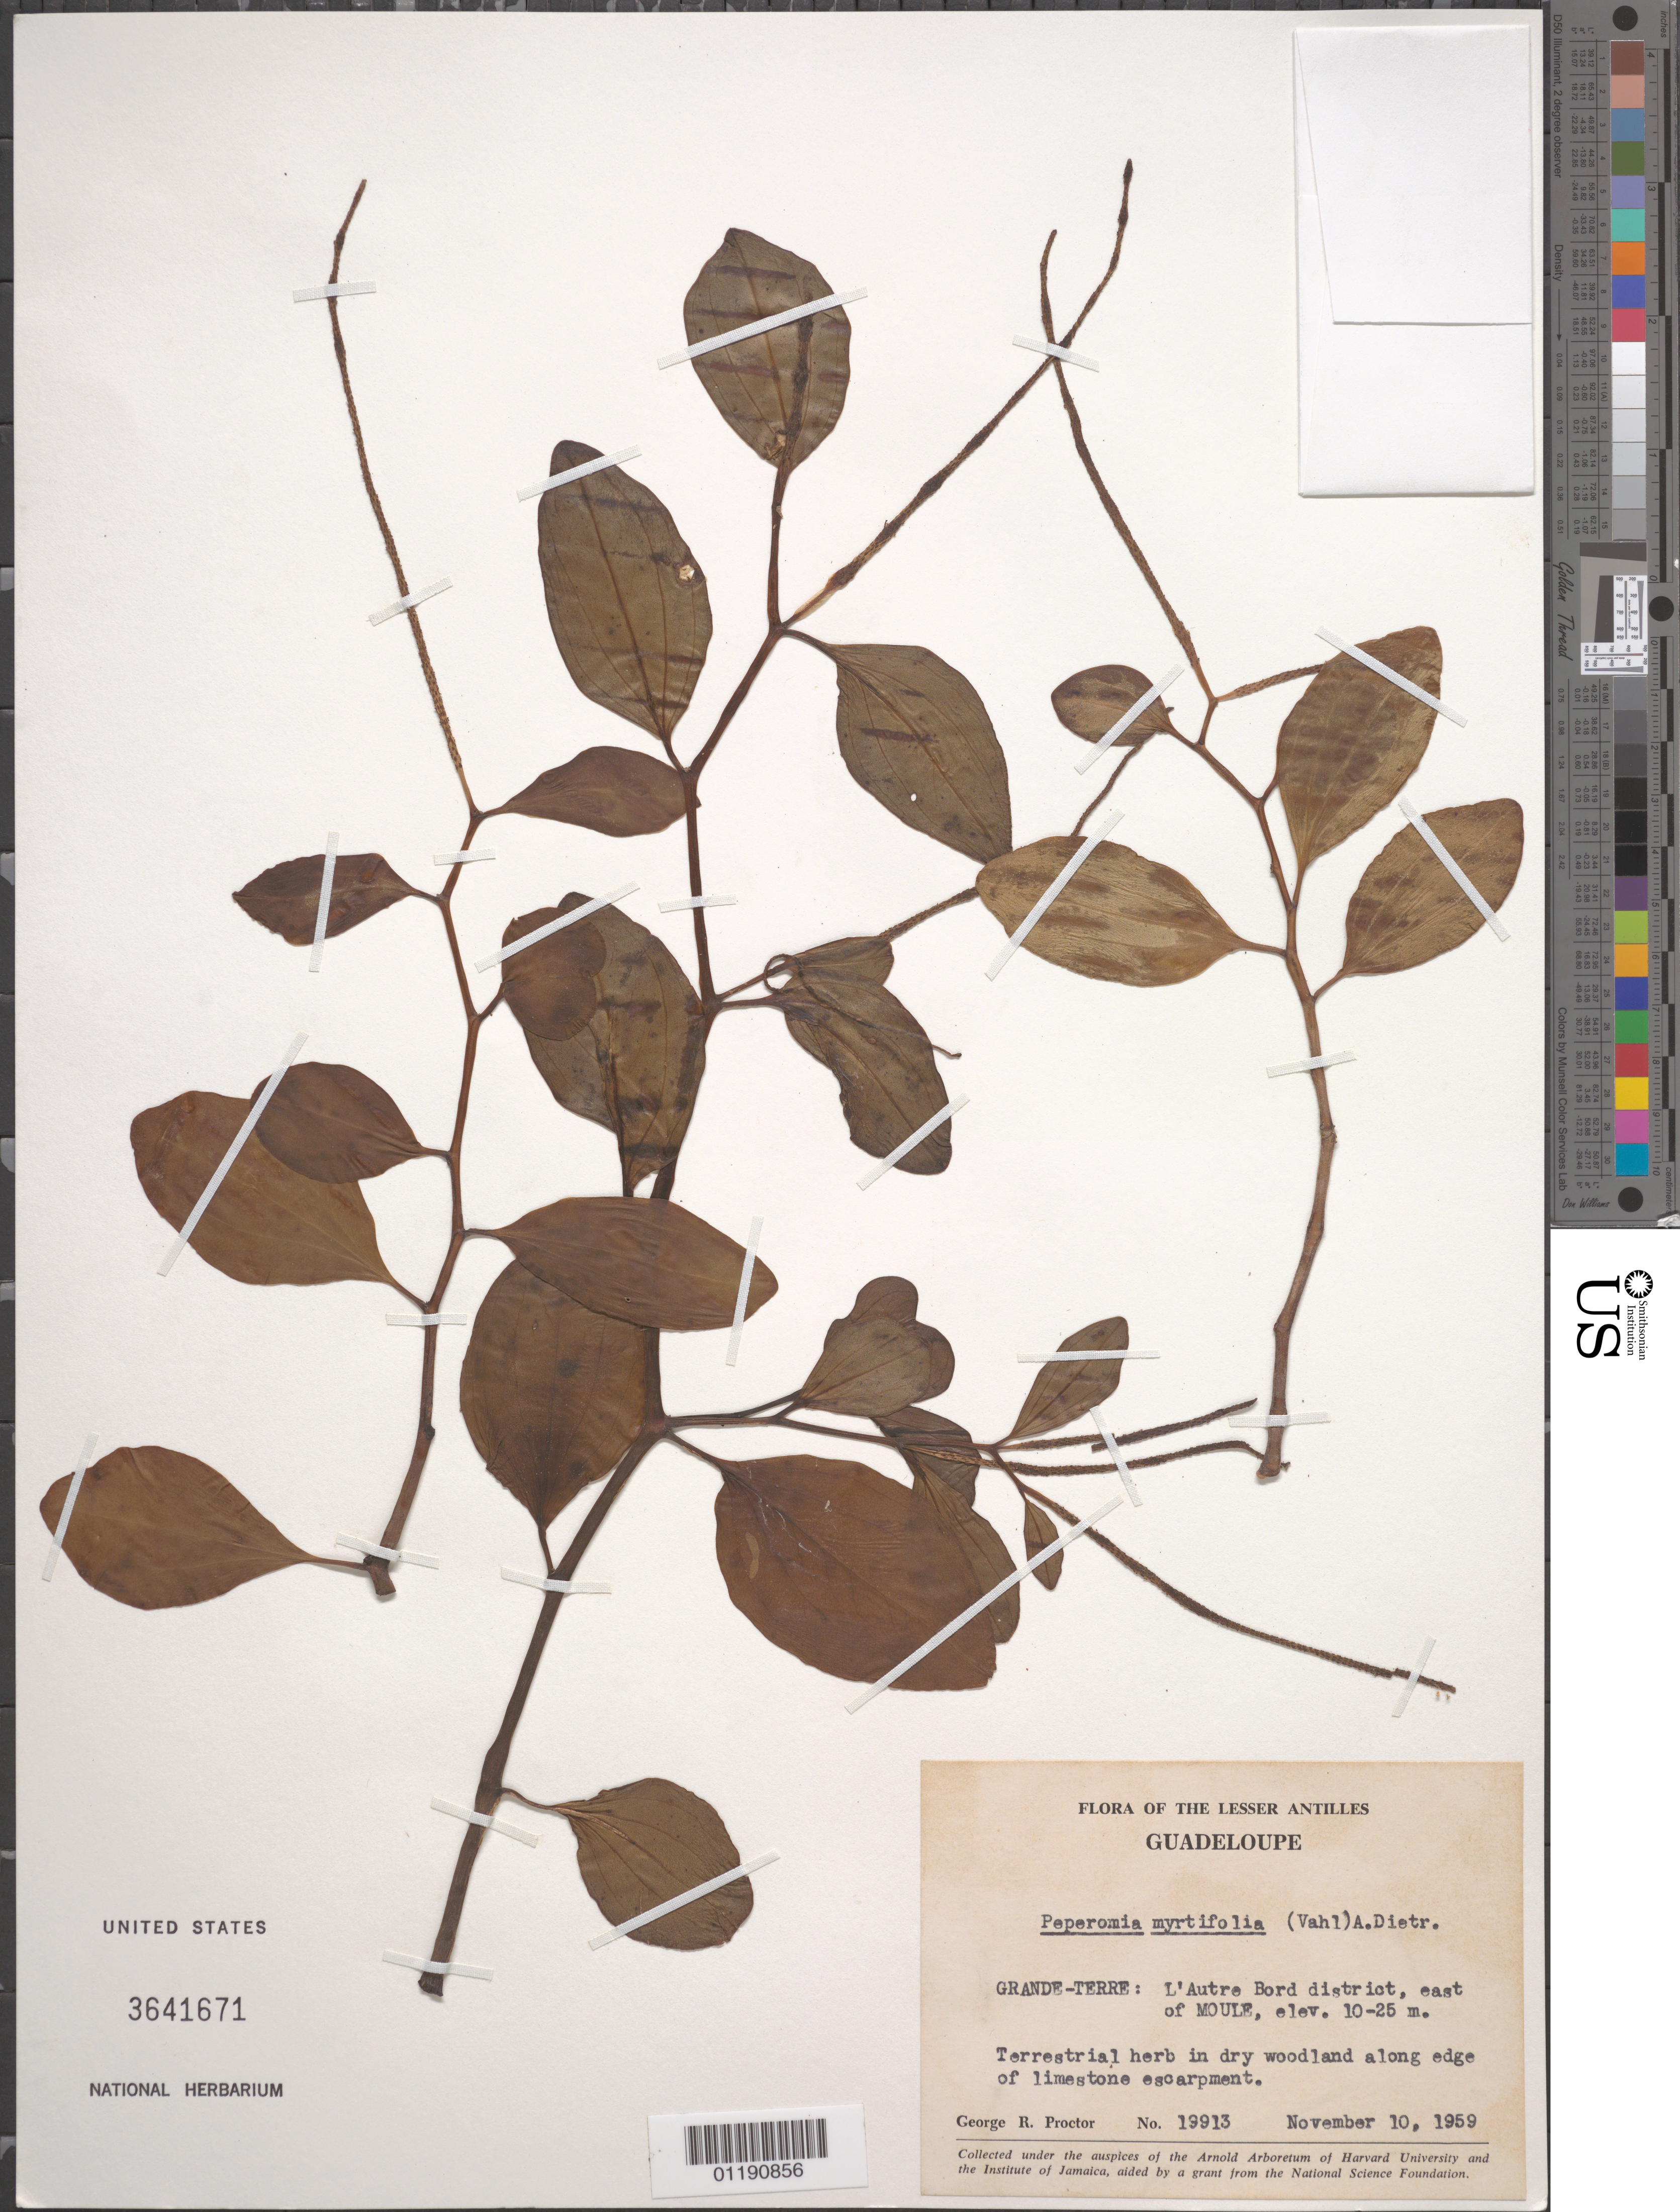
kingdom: Plantae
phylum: Tracheophyta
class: Magnoliopsida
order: Piperales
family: Piperaceae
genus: Peperomia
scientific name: Peperomia myrtifolia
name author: (Vahl) A. Dietr.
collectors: G. R. Proctor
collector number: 19913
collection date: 1959-11-10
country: Guadeloupe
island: Grande-Terre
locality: L'Autre Bord district, E of Moule.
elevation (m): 10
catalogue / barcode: US 3641671